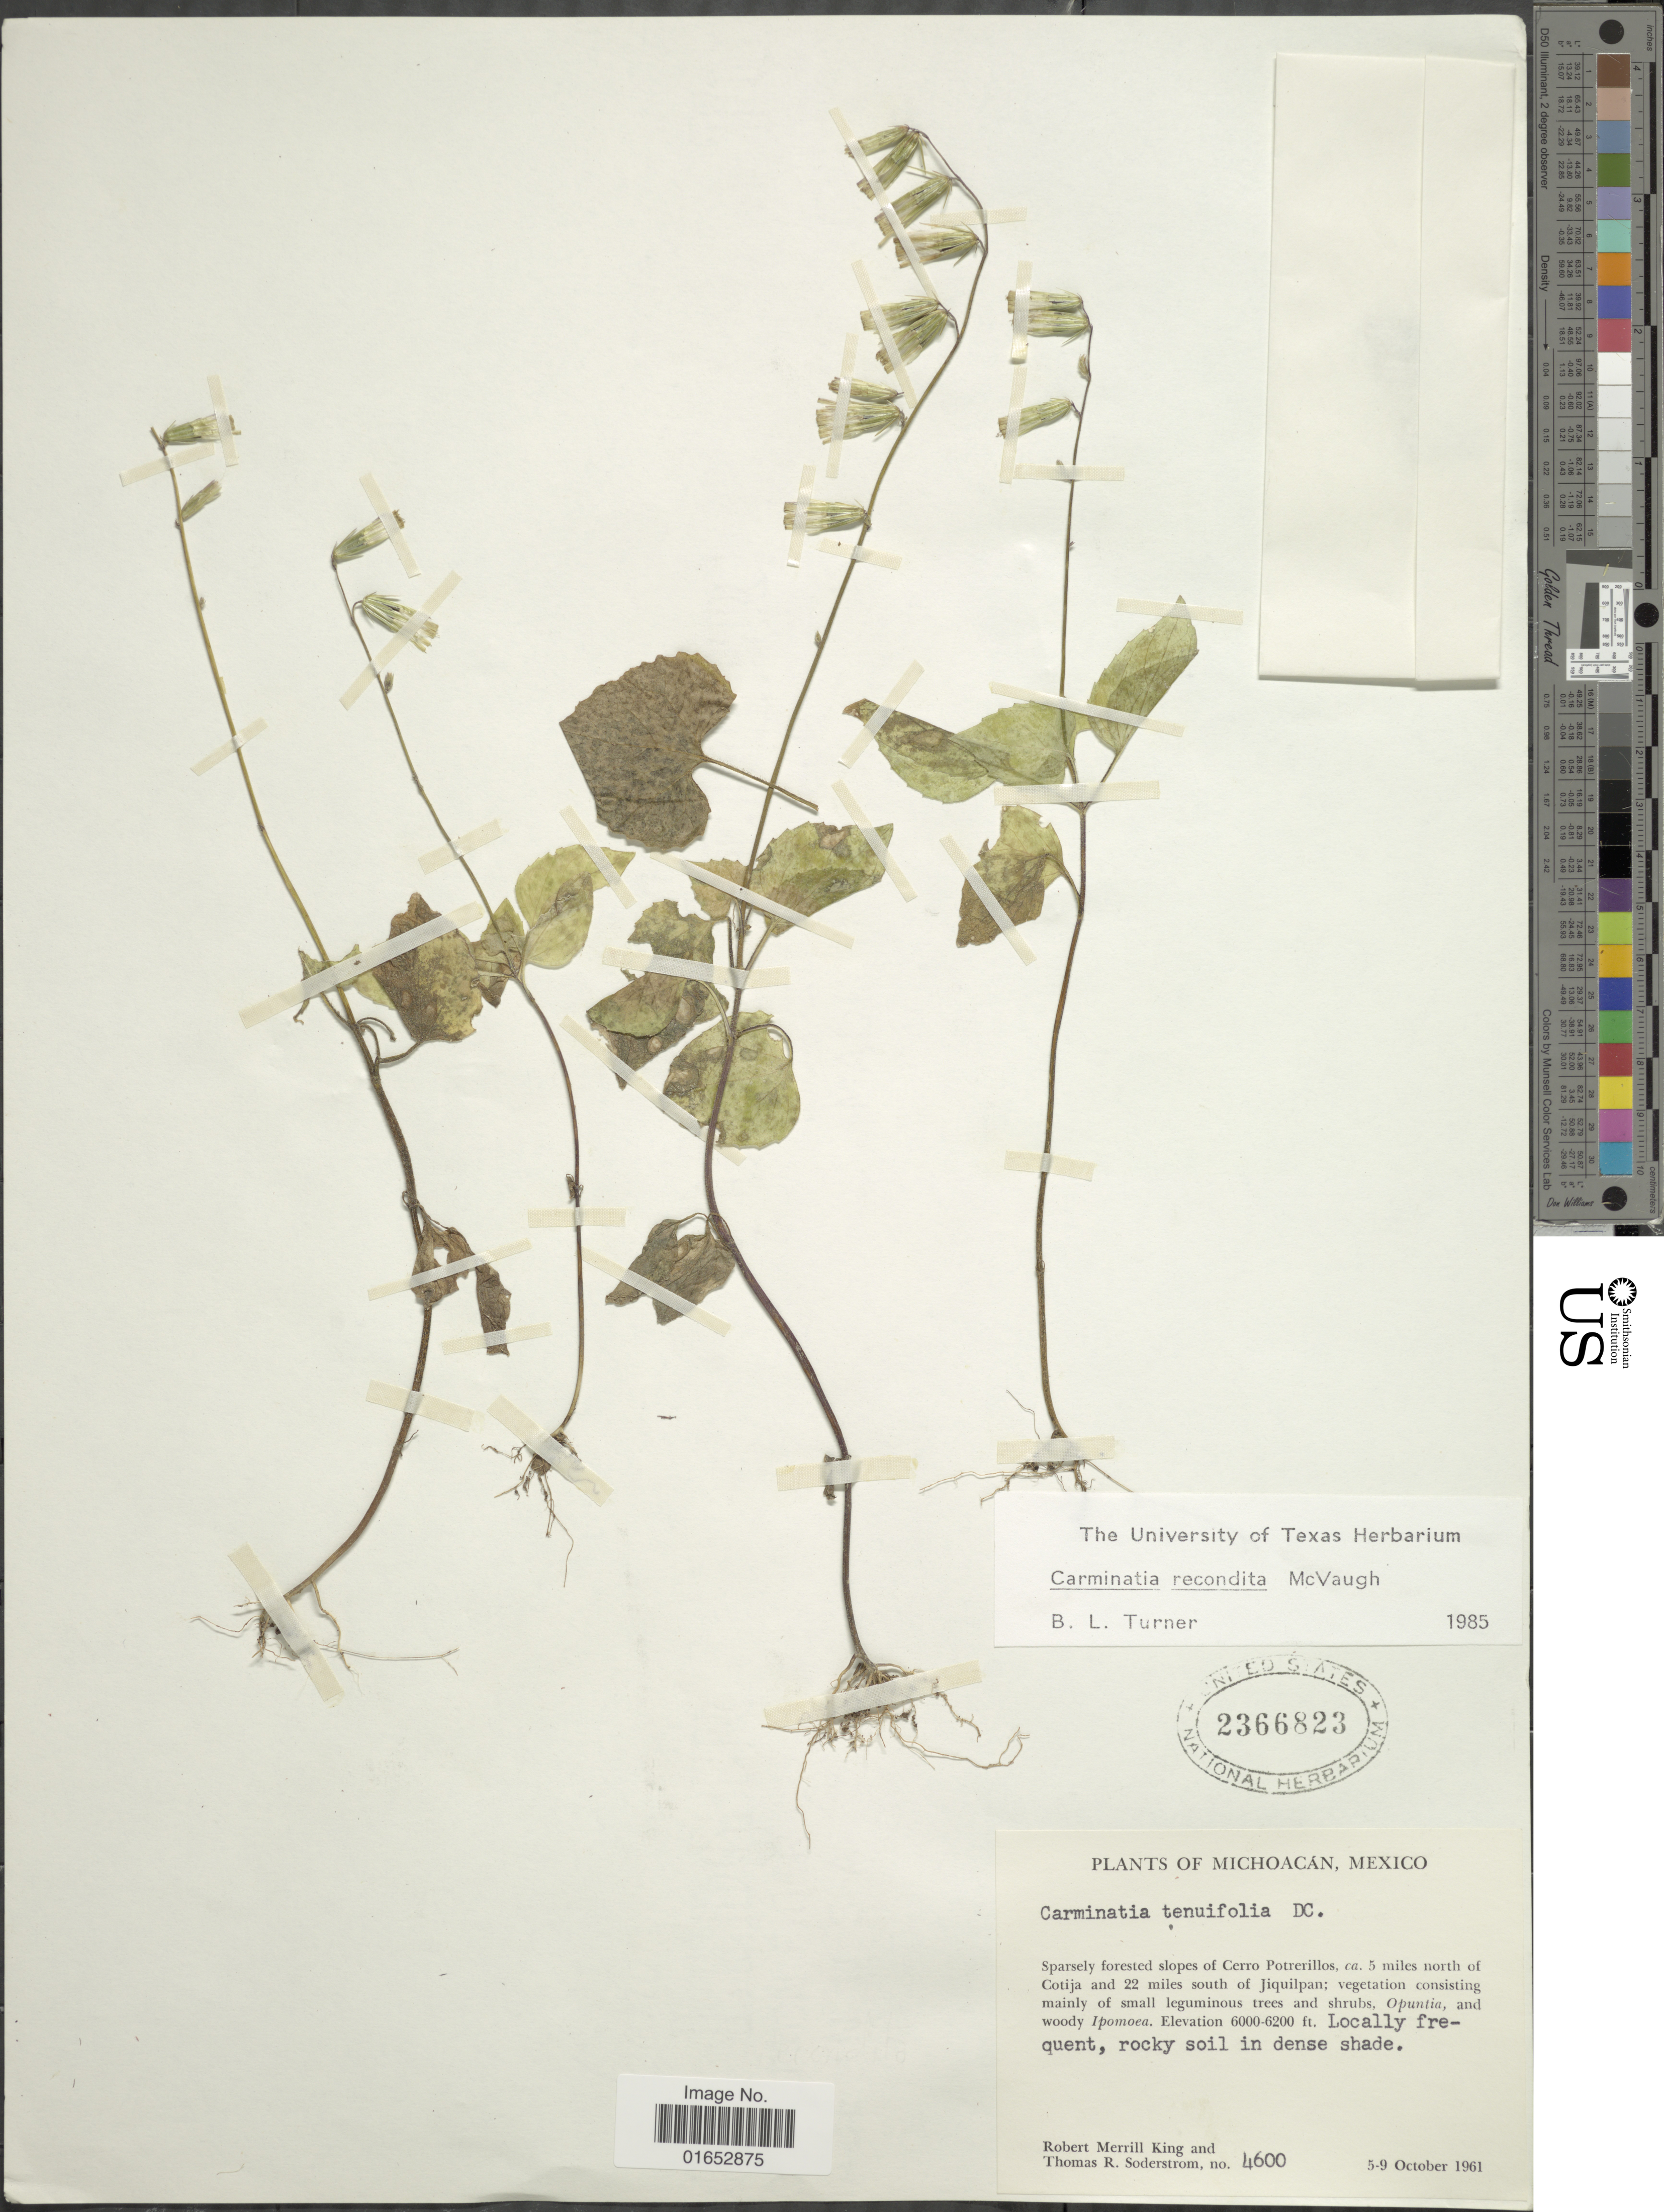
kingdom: Plantae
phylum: Tracheophyta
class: Magnoliopsida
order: Asterales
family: Asteraceae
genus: Carminatia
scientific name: Carminatia recondita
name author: McVaugh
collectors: R. M. King & T. R. Soderstrom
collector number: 4600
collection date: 1961-10-05/1961-10-09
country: Mexico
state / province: Michoacán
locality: Sparsely forested slopes of Cerro Potrerillos, ca. 5 miles north of Cotija and 22 miles south of Jiquilpan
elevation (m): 1829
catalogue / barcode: US 2366823